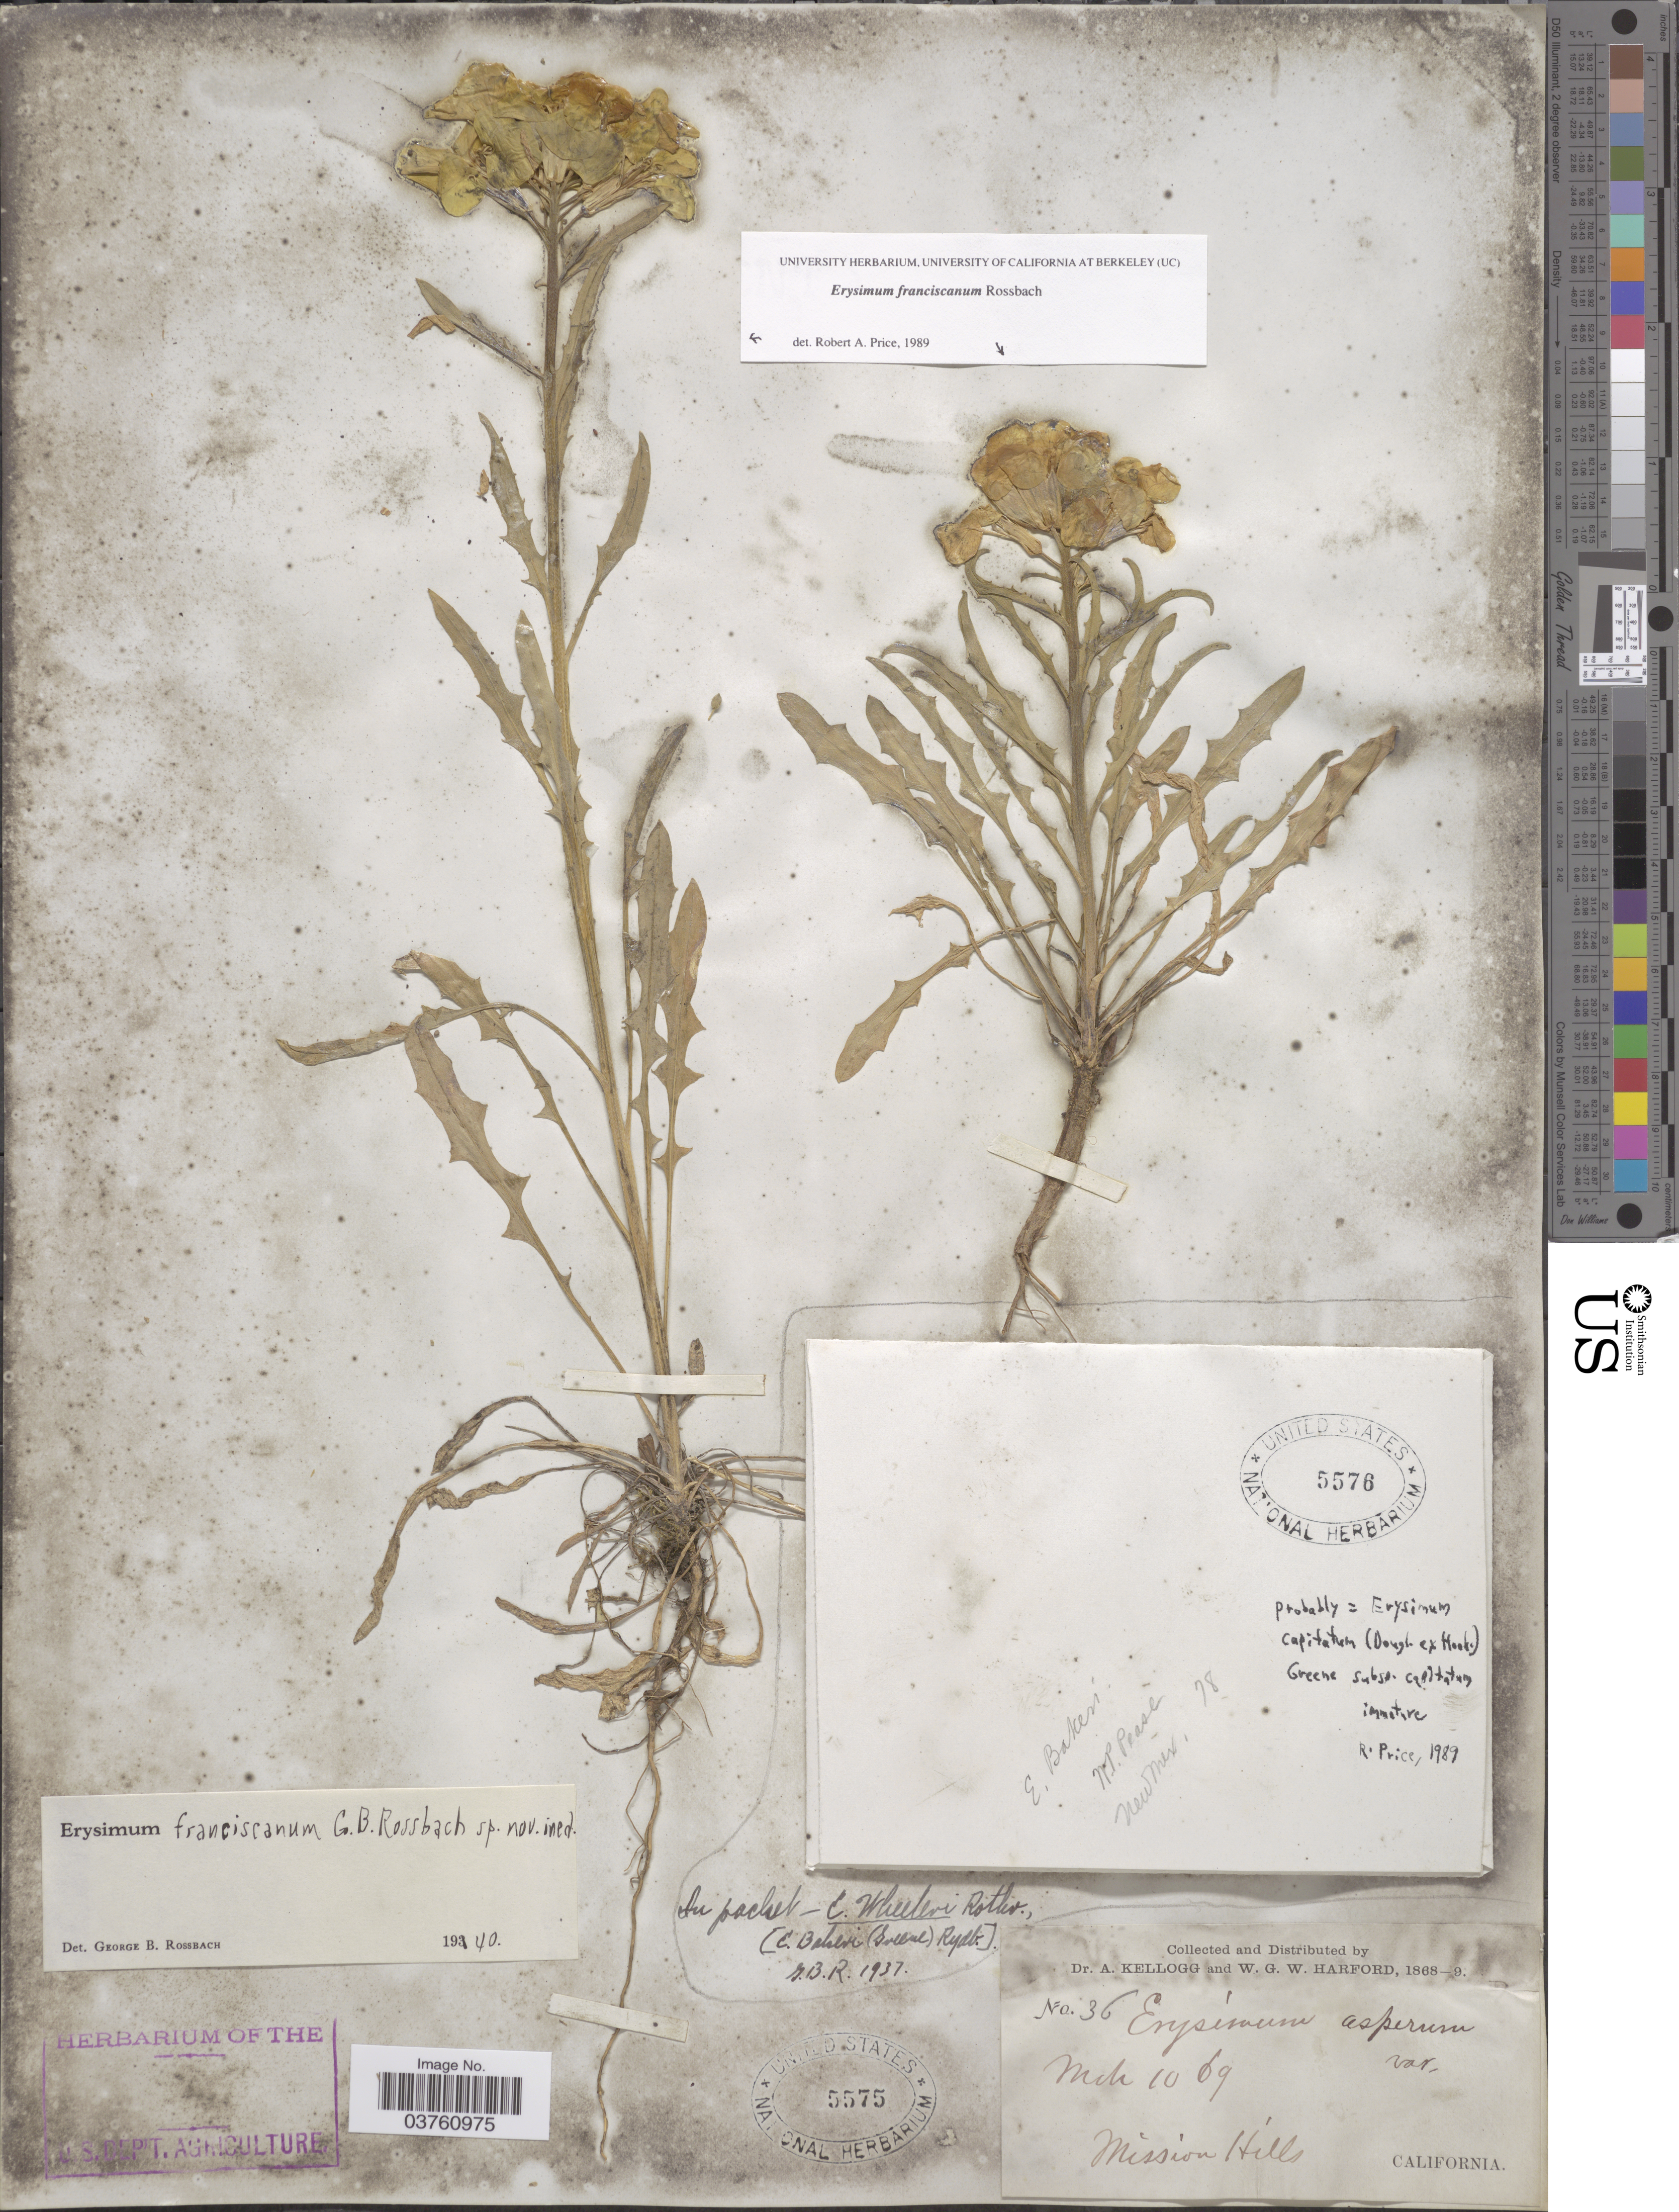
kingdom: Plantae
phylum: Tracheophyta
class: Magnoliopsida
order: Brassicales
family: Brassicaceae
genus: Erysimum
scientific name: Erysimum franciscanum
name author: Rossbach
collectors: A. Kellogg & W. G. W. Harford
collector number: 36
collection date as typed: Transcribed d/m/y: 10/3/69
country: United States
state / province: California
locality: Mission Hills.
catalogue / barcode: US 5575-2